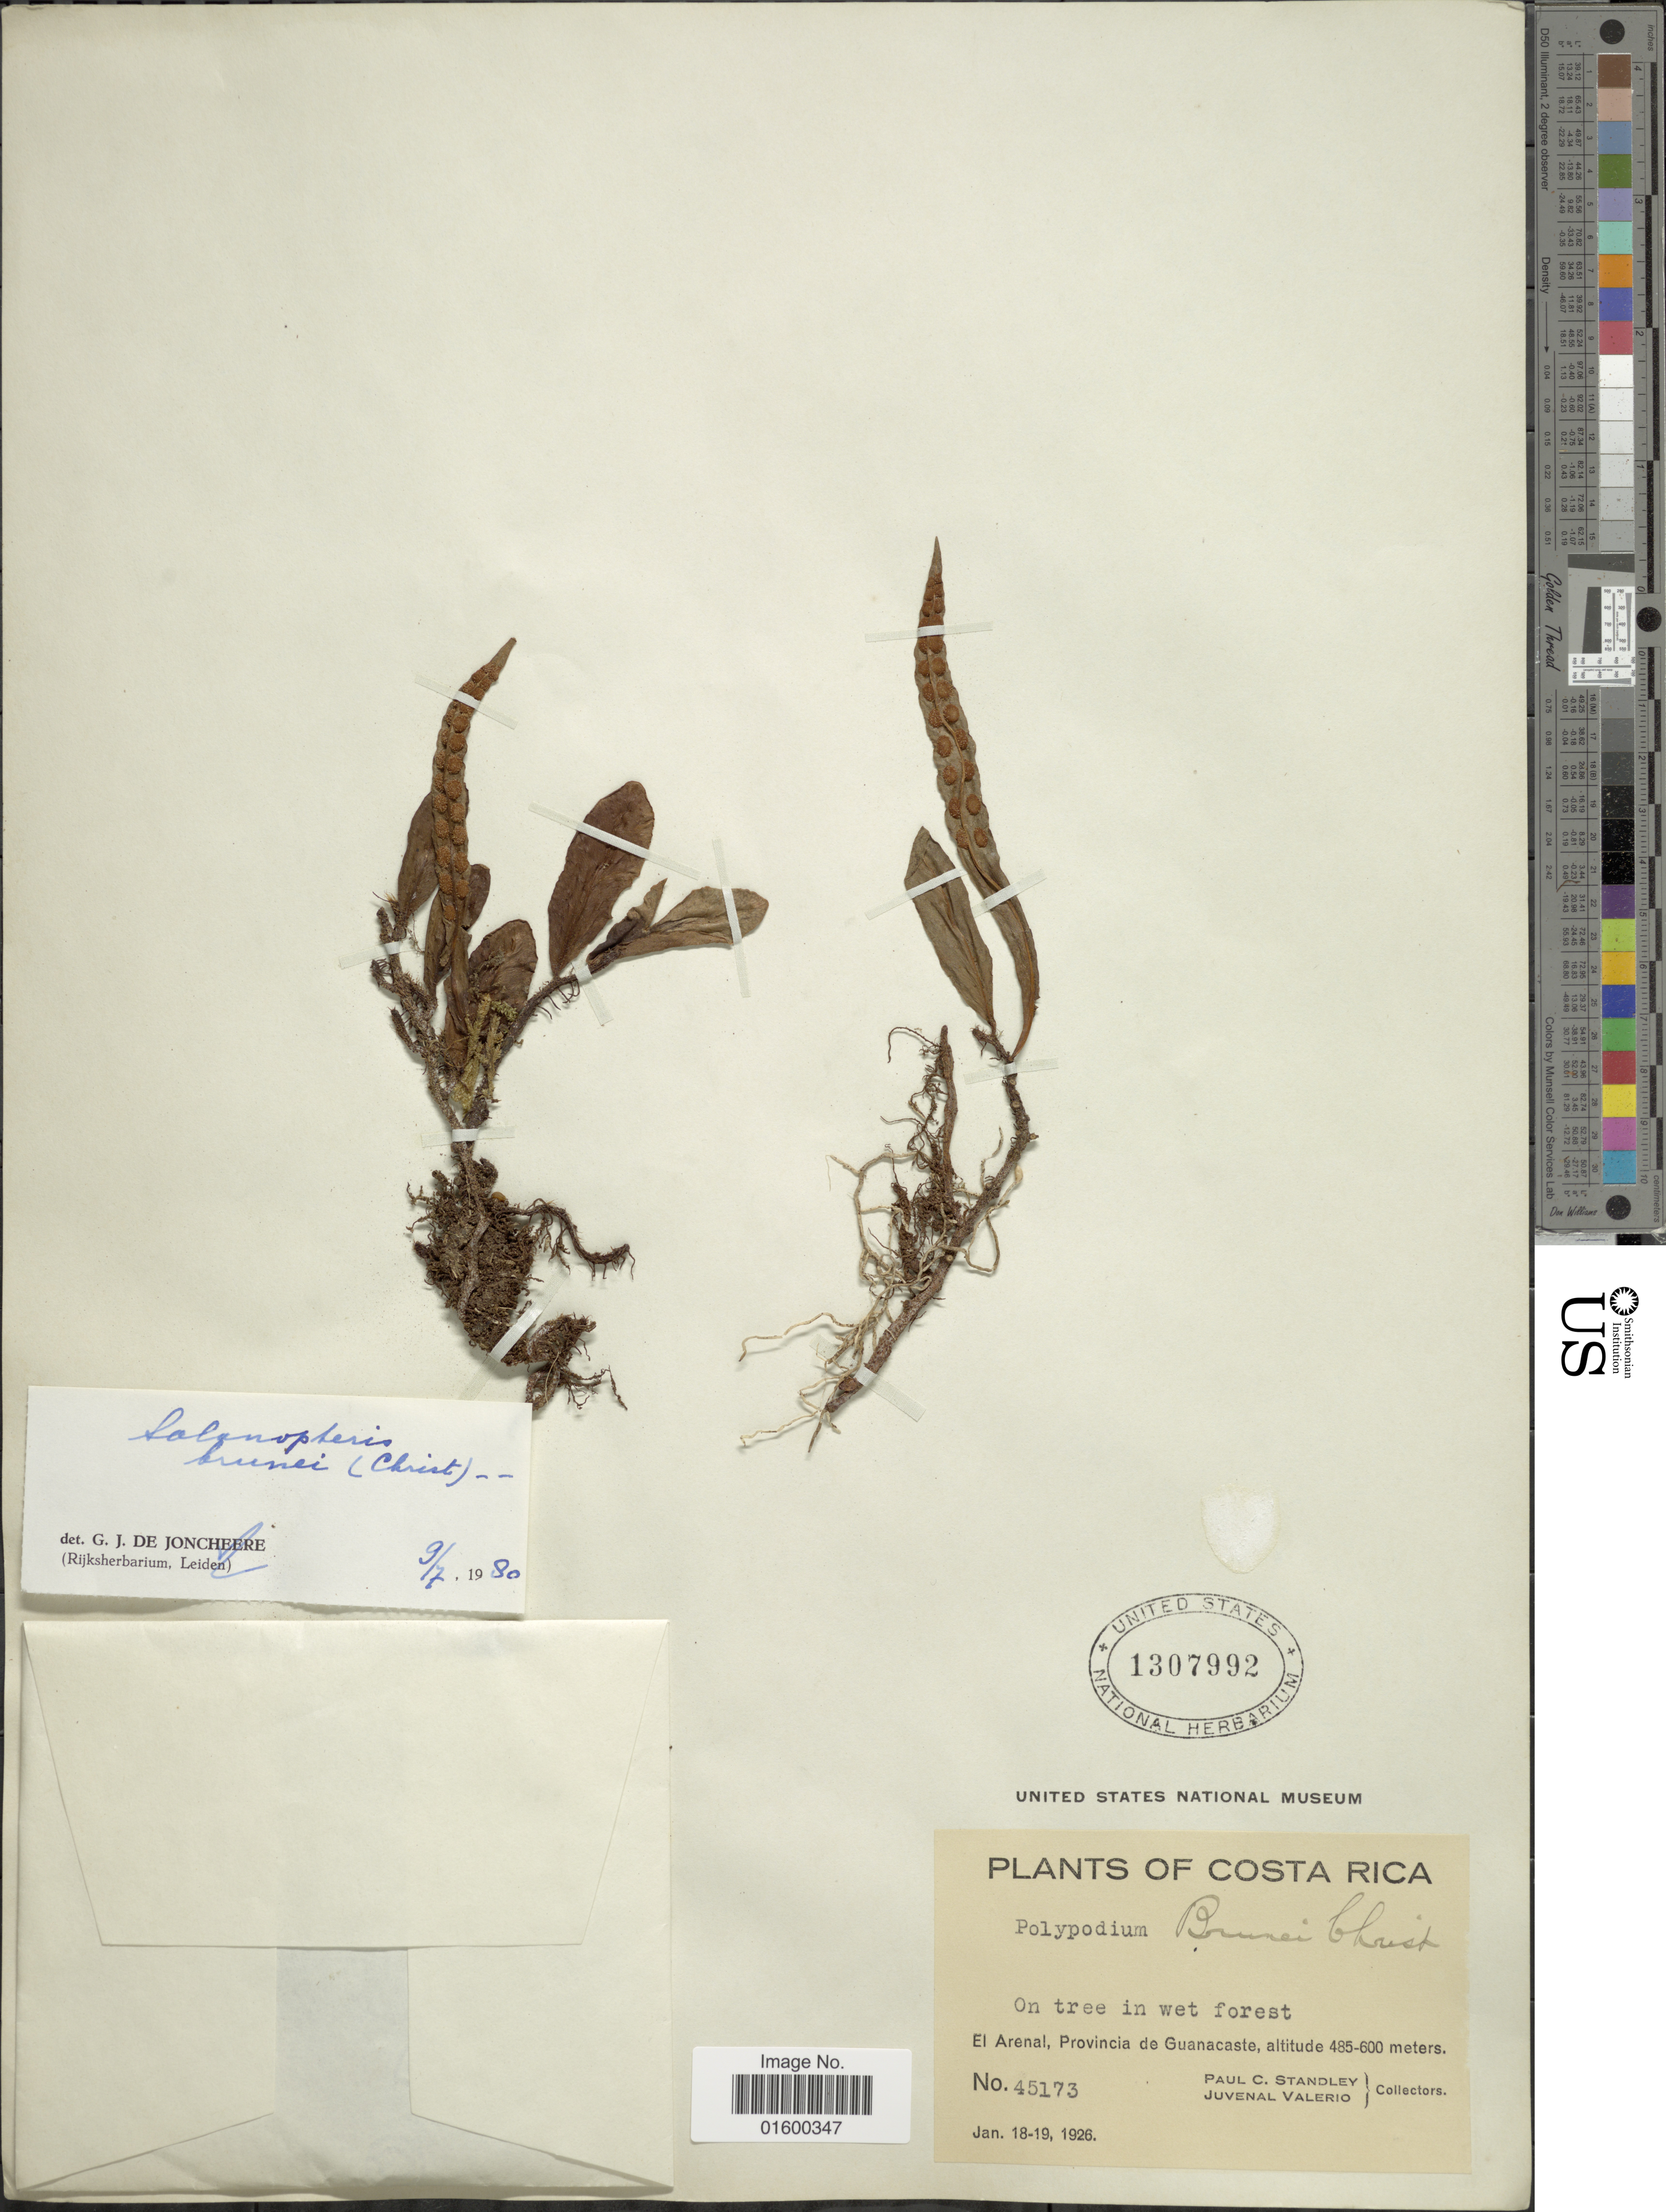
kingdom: Plantae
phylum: Tracheophyta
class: Polypodiopsida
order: Polypodiales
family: Polypodiaceae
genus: Microgramma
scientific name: Microgramma brunei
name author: (Wercklé ex Christ) Lellinger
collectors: P. C. Standley & J. Valerio R.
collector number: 45173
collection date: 1926-01-18/1926-01-19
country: Costa Rica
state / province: Guanacaste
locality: El Arenal, Provincia de Guanacaste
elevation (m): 485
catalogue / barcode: US 1307992